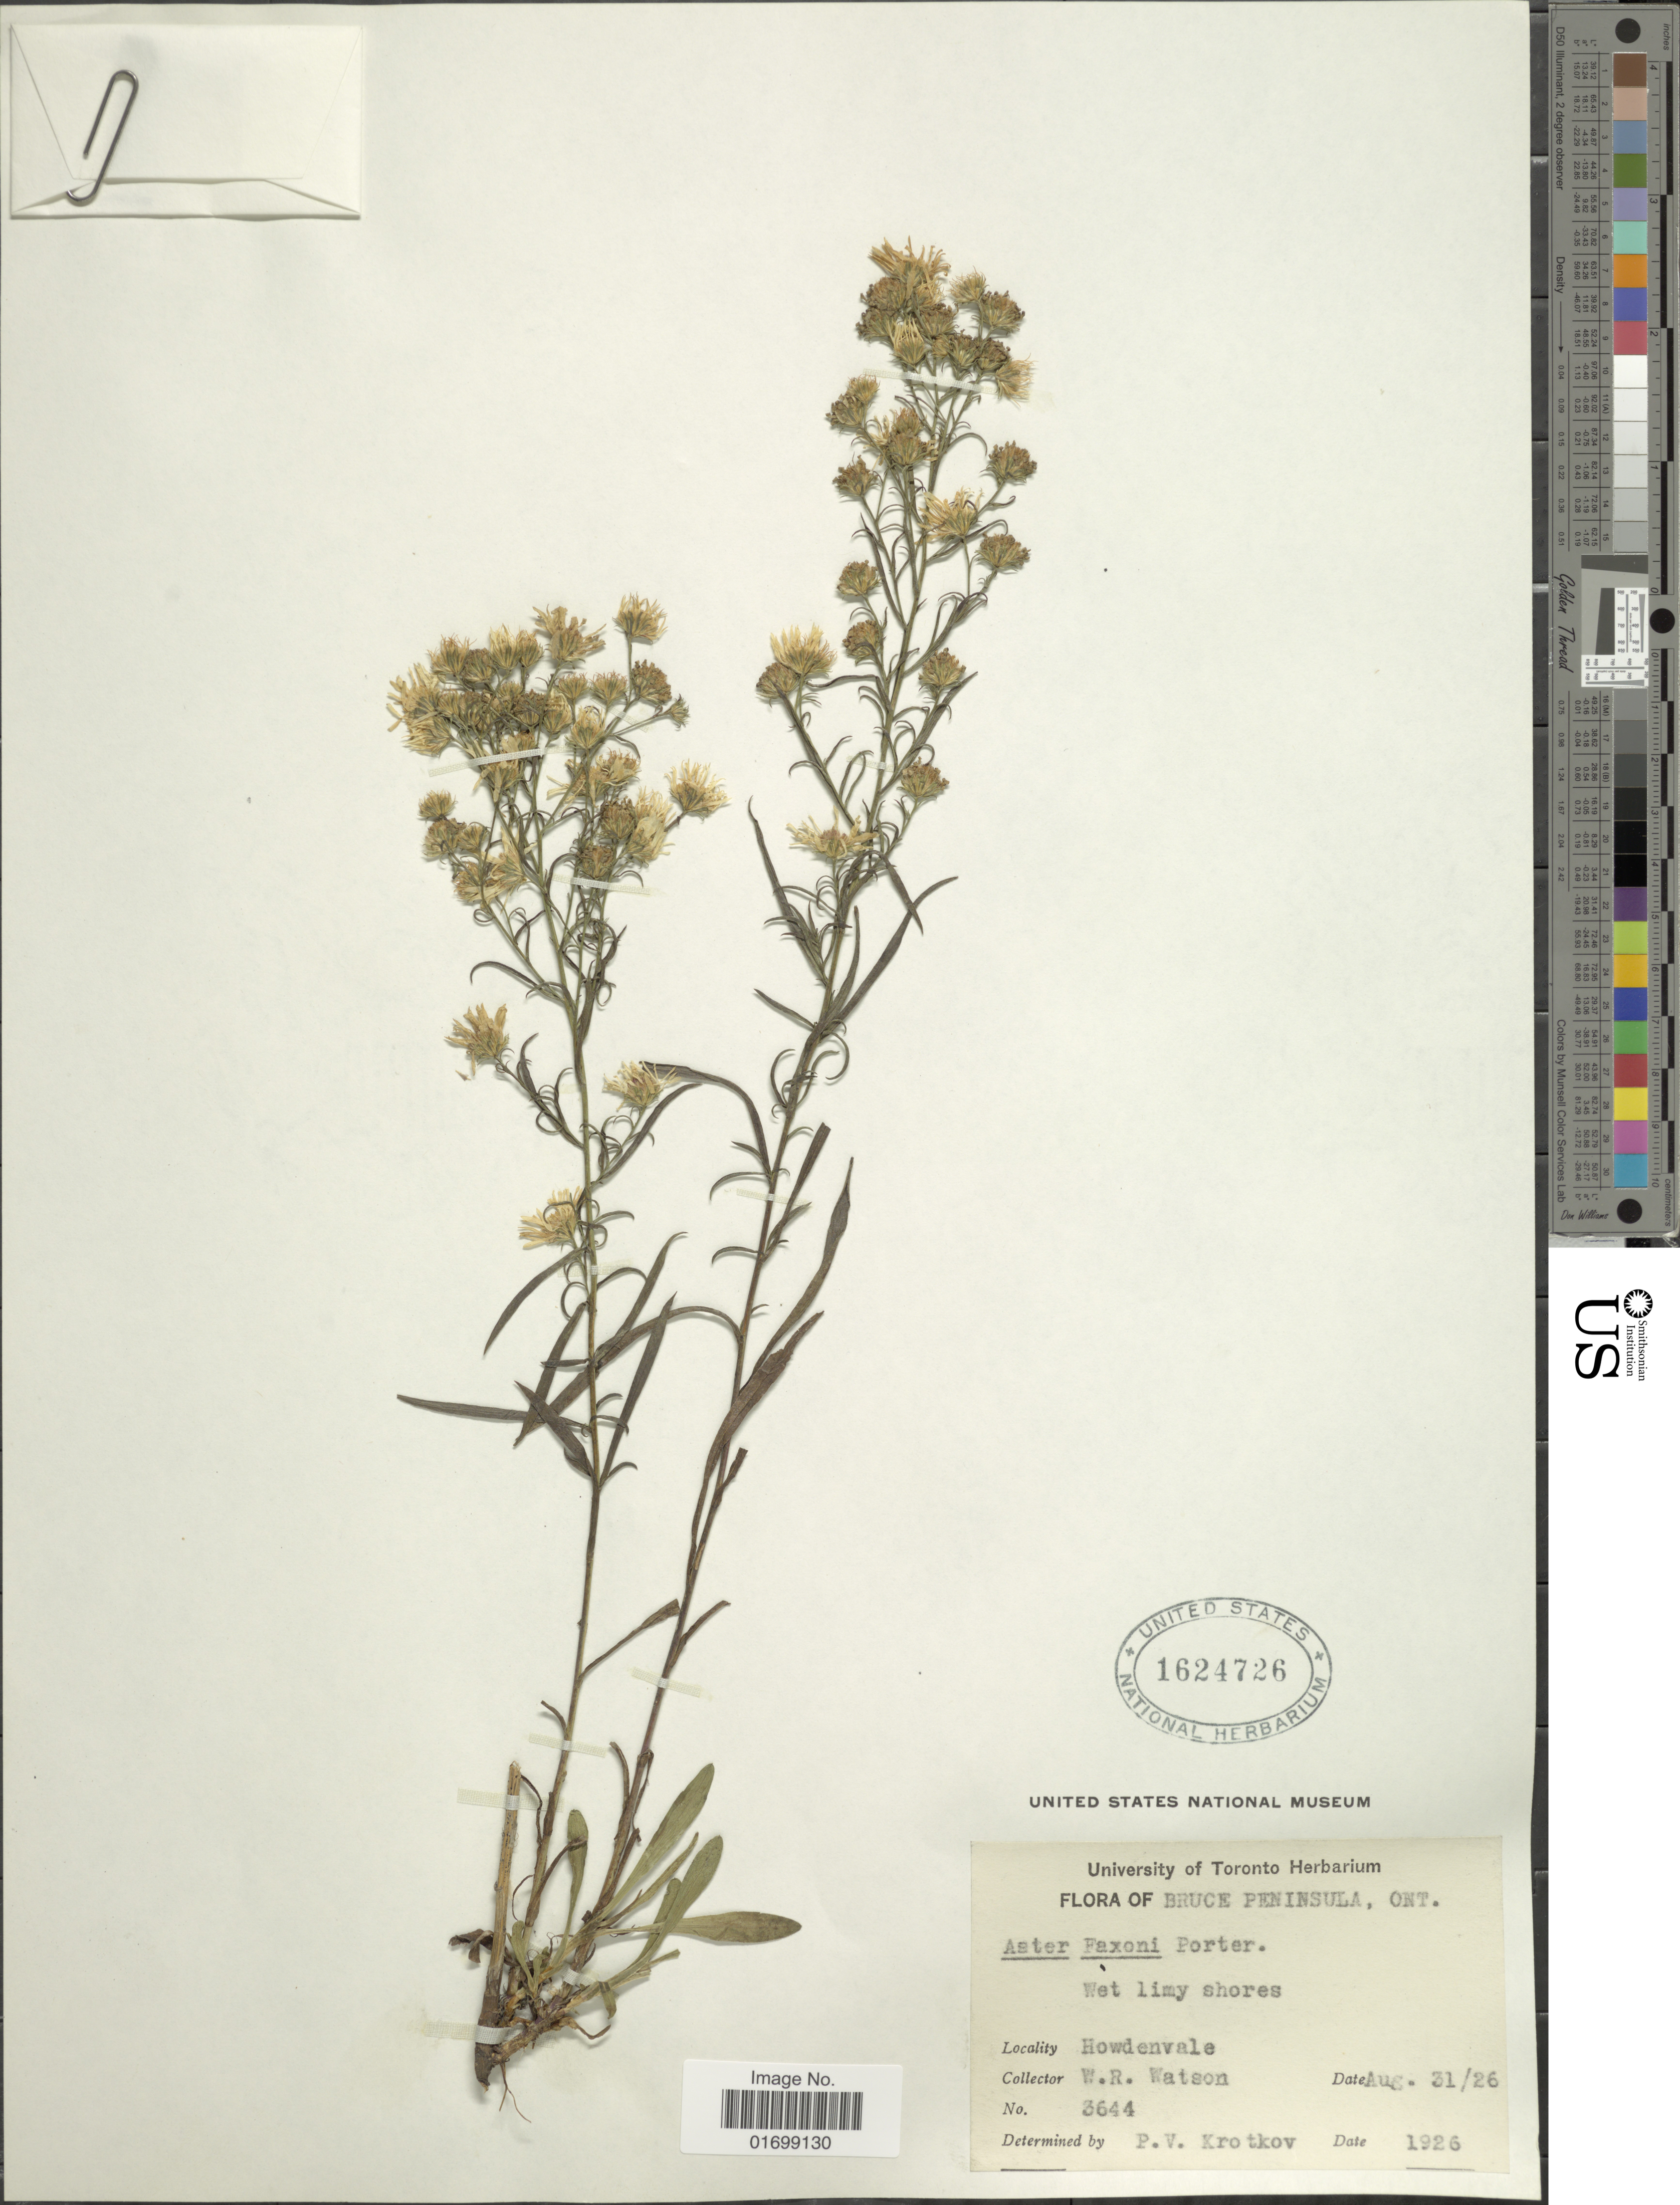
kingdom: Plantae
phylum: Tracheophyta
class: Magnoliopsida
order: Asterales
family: Asteraceae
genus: Symphyotrichum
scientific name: Symphyotrichum pilosum var. pringlei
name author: (A. Gray) G.L. Nesom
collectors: W. R. Watson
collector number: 3644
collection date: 1926-08-31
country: Canada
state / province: Ontario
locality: Bruce Peninsula, Howdenvale.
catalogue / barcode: US 1624726